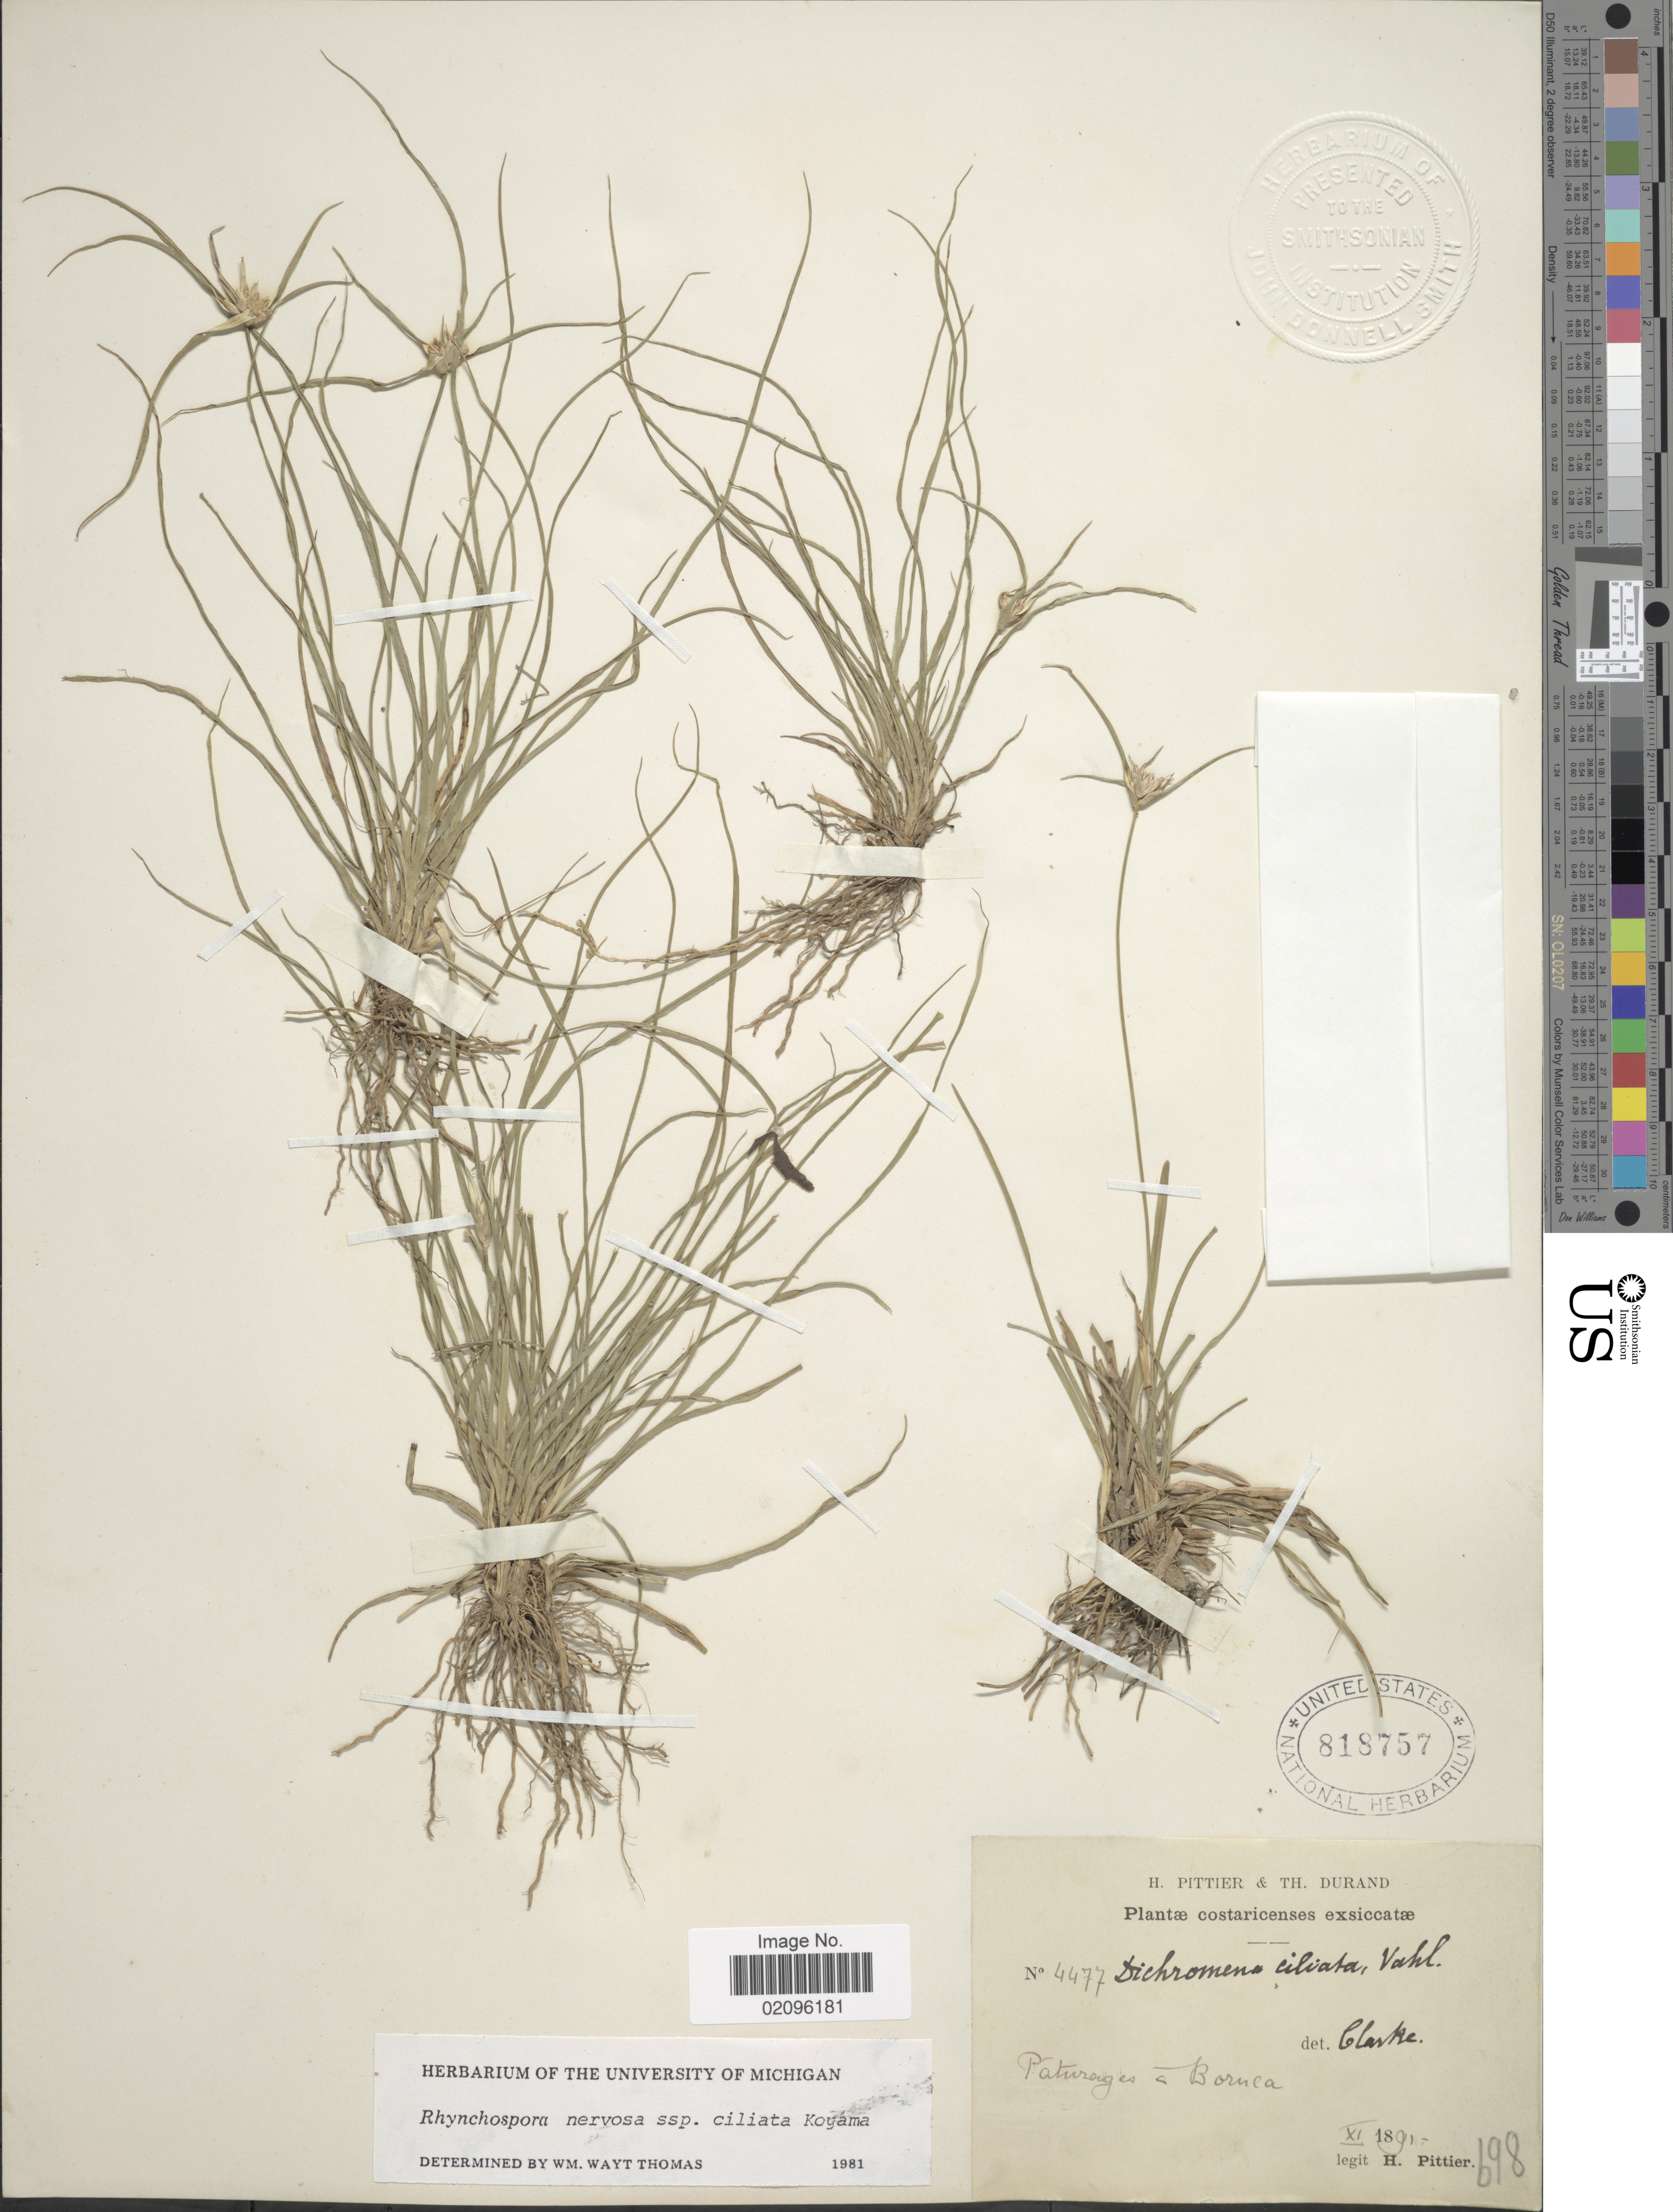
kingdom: Plantae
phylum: Tracheophyta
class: Liliopsida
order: Poales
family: Cyperaceae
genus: Rhynchospora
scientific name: Rhynchospora nervosa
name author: (Vahl) Boeckeler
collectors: H. F. Pittier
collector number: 4477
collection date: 1891-11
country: Costa Rica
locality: Paturages a Boruca.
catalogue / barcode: US 818757